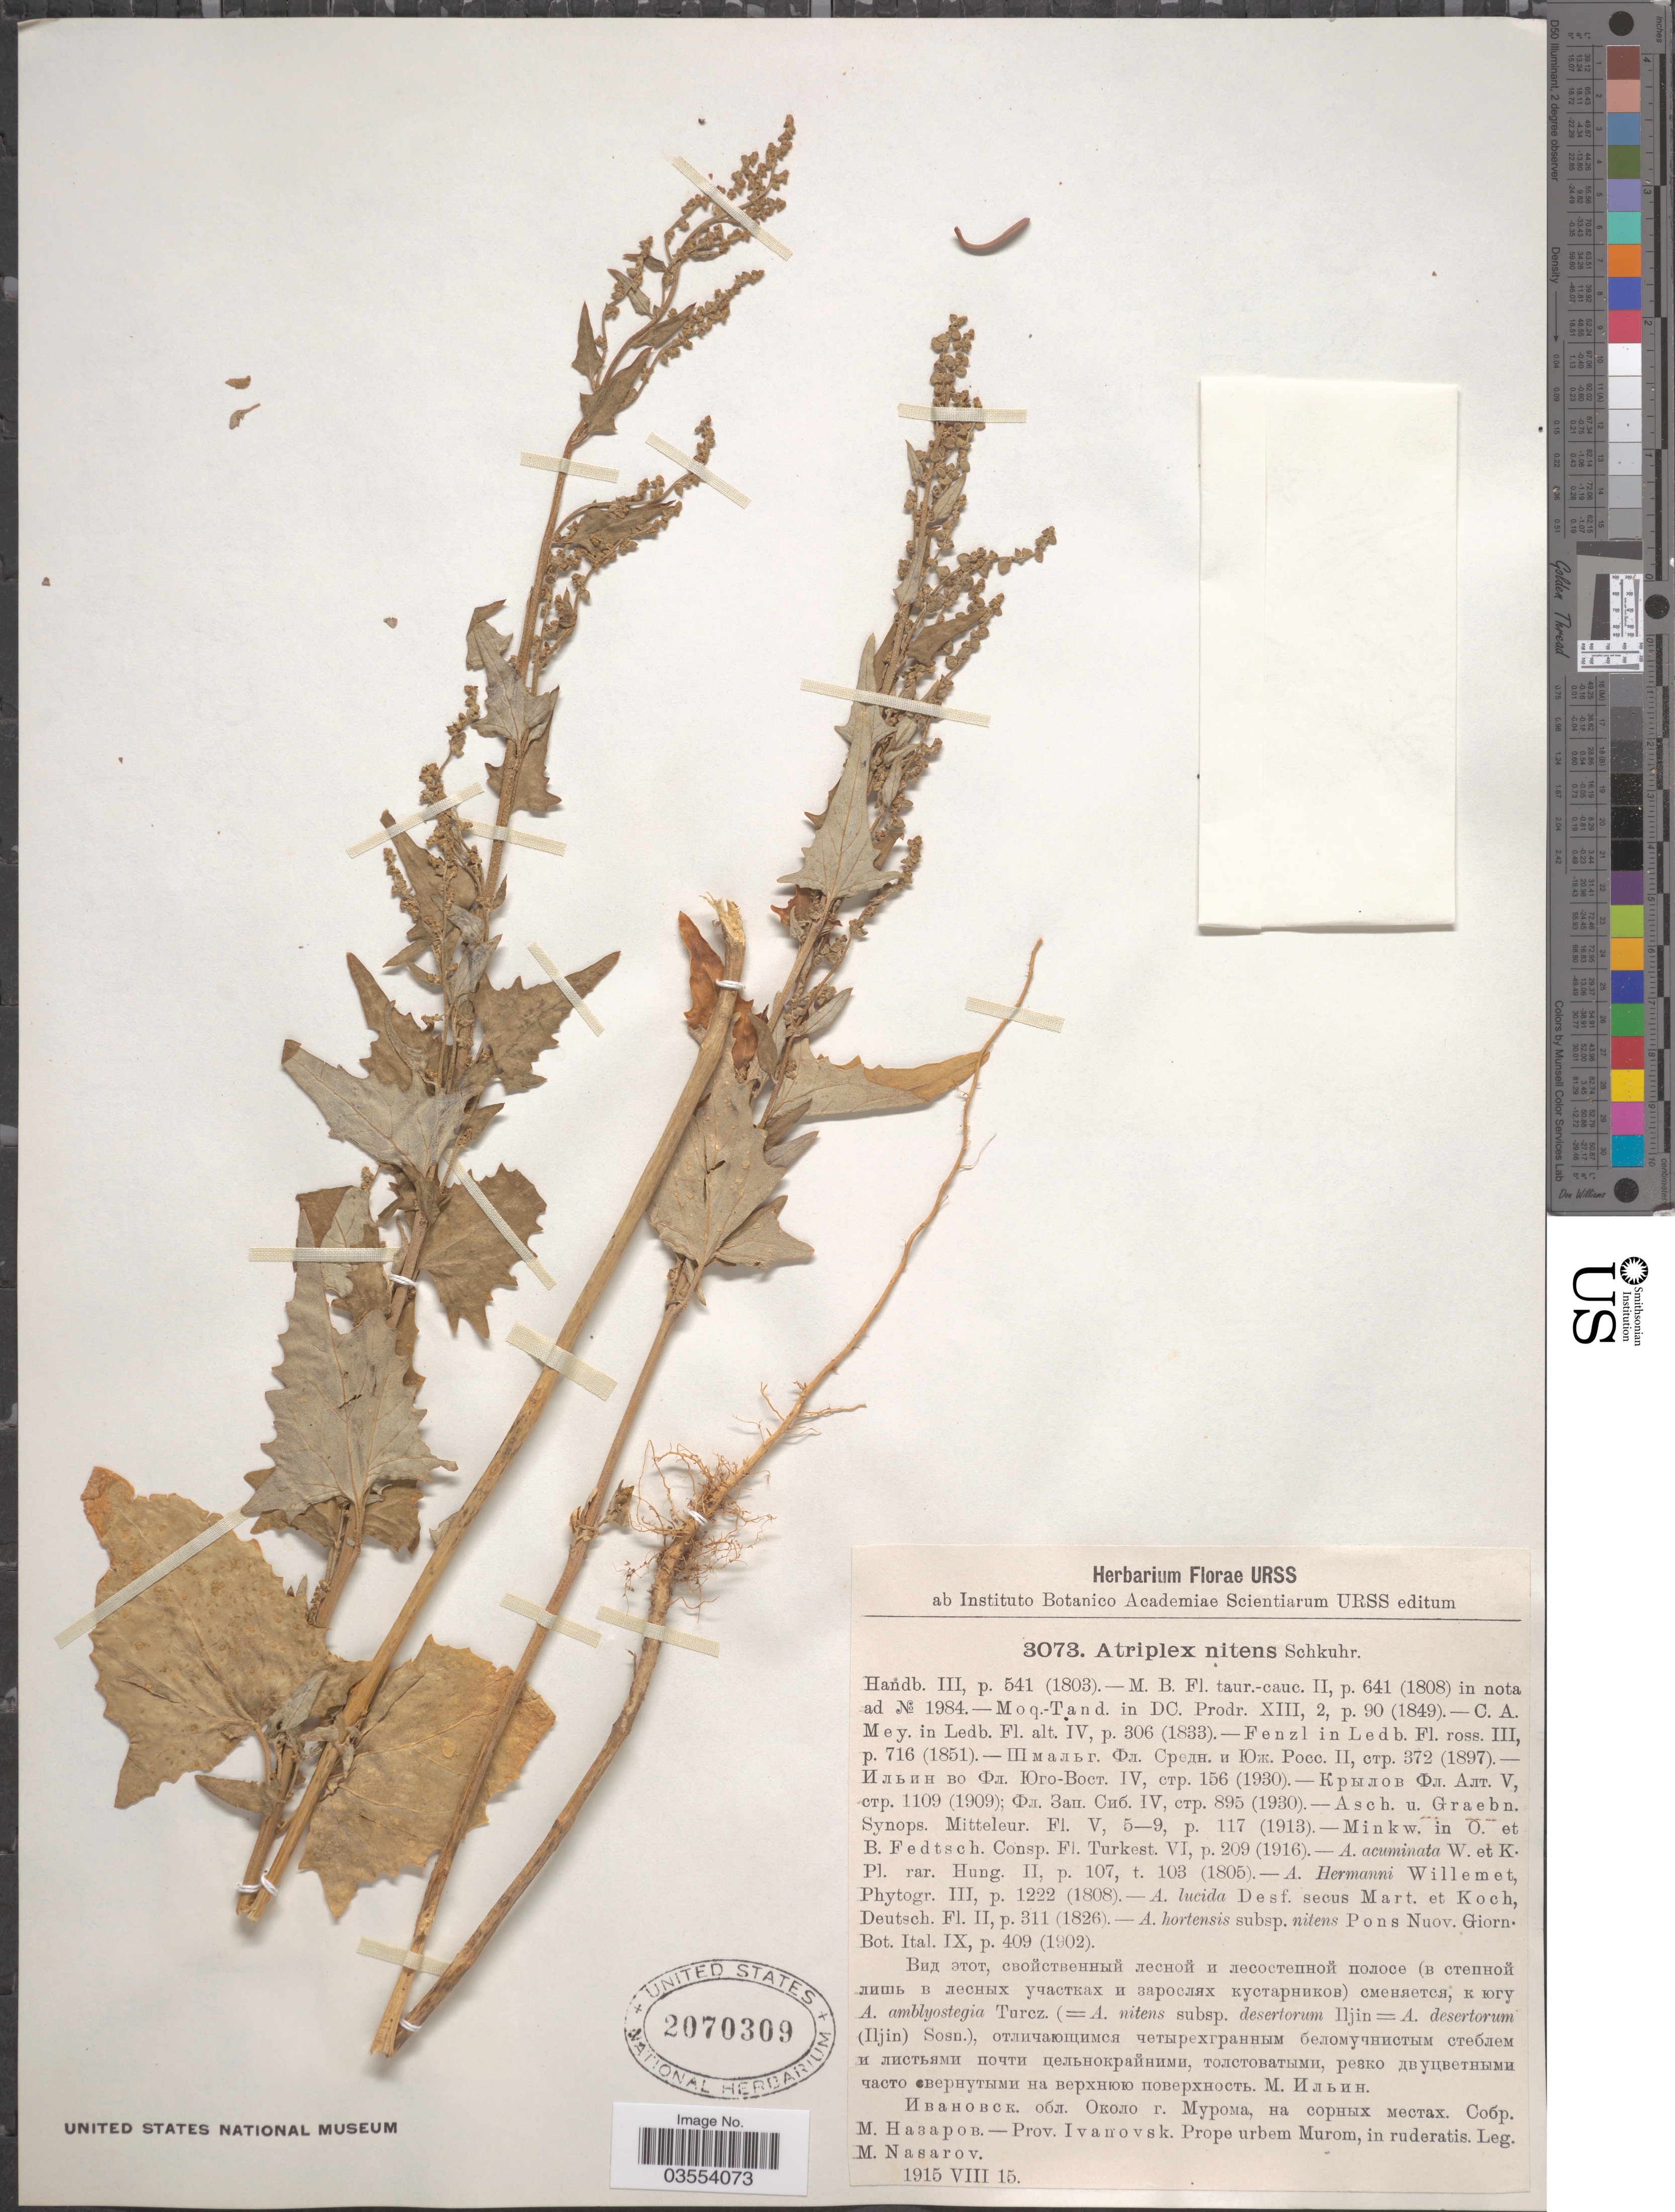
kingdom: Plantae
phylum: Tracheophyta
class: Magnoliopsida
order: Caryophyllales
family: Amaranthaceae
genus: Atriplex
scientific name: Atriplex nitens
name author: Schkuhr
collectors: M. Nasarov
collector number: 3073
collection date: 1915-08-15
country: Ukraine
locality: Prov. Ivanovsk. Prope urbem Murom, in ruderatis.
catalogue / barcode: US 2070309